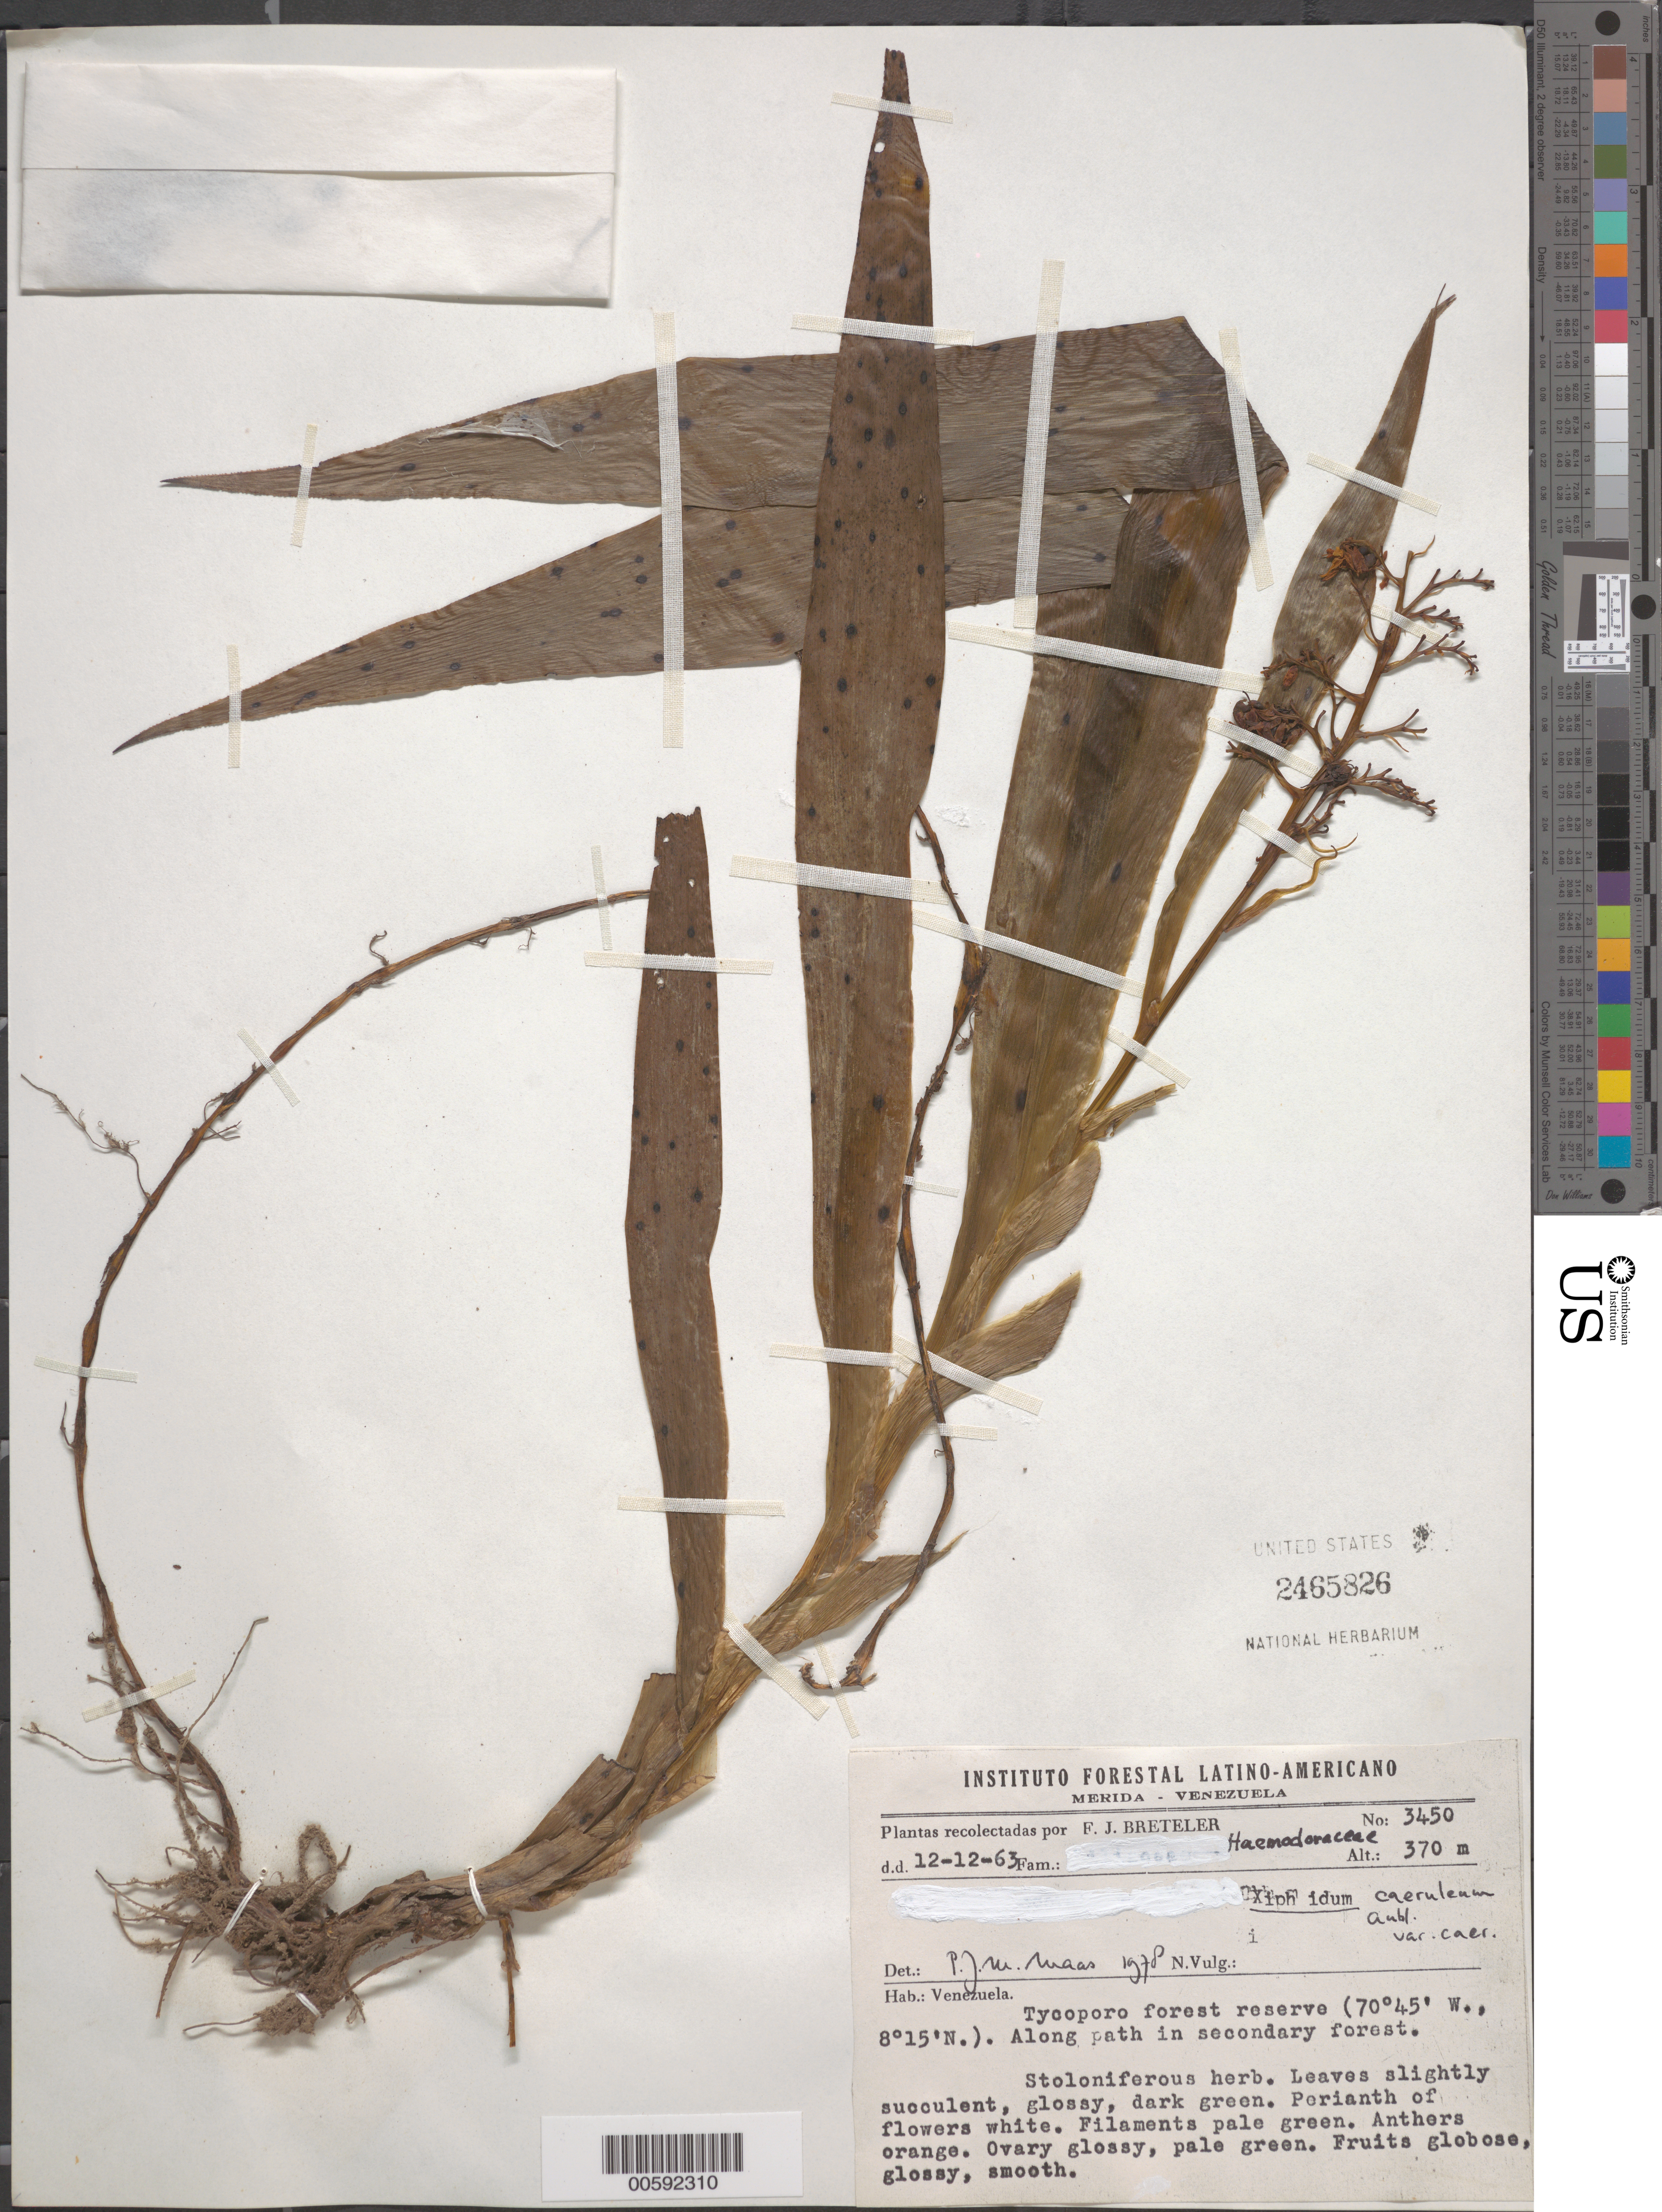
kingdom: Plantae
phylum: Tracheophyta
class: Liliopsida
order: Commelinales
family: Haemodoraceae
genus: Xiphidium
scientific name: Xiphidium caeruleum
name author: Aubl.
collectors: F. J. Breteler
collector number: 3450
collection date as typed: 12 Dec 1963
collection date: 1963-12-12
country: Venezuela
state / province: Mérida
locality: Tycoporo Forest Reserve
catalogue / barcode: US 2465826